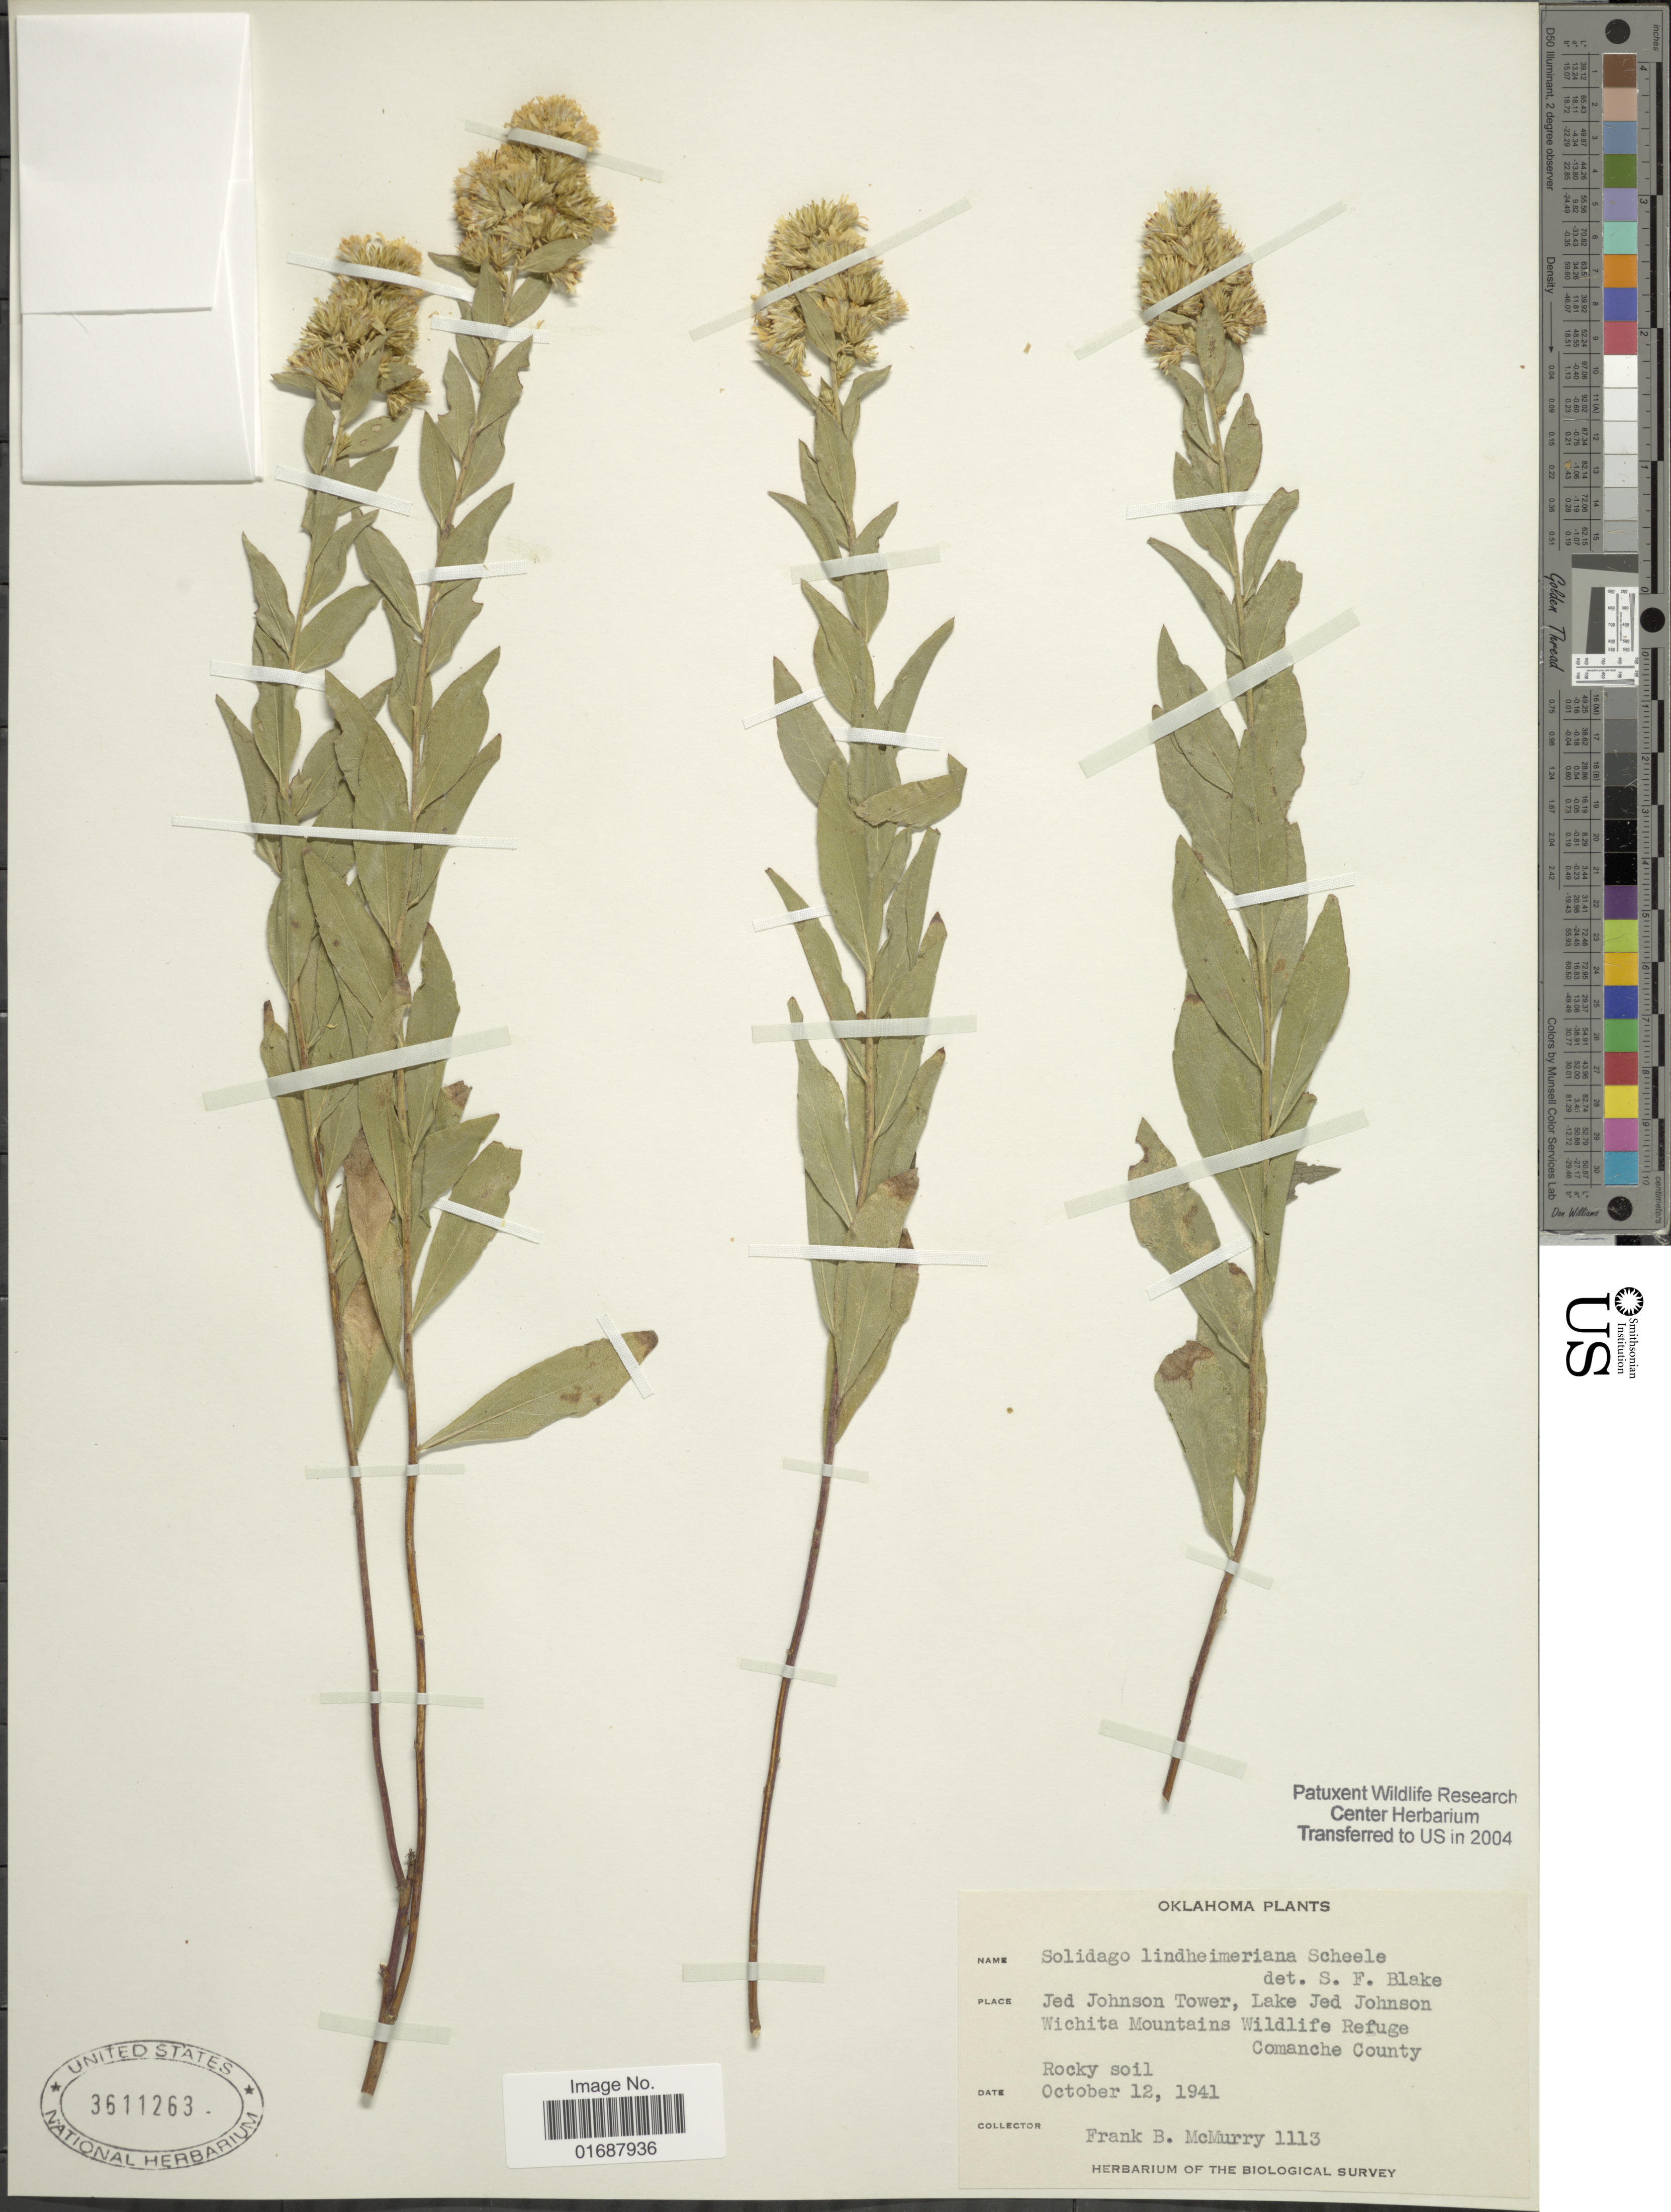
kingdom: Plantae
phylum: Tracheophyta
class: Magnoliopsida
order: Asterales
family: Asteraceae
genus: Solidago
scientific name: Solidago ludoviciana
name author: (A. Gray) Small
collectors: F. B. McMurry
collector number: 1113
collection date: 1941-10-12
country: United States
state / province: Oklahoma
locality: Oklahoma Plants, Jed Johnson Tower, Lake Jed Johnson Wichita Mountains Wildlife Refuge, Comanche County.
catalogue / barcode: US 3611263